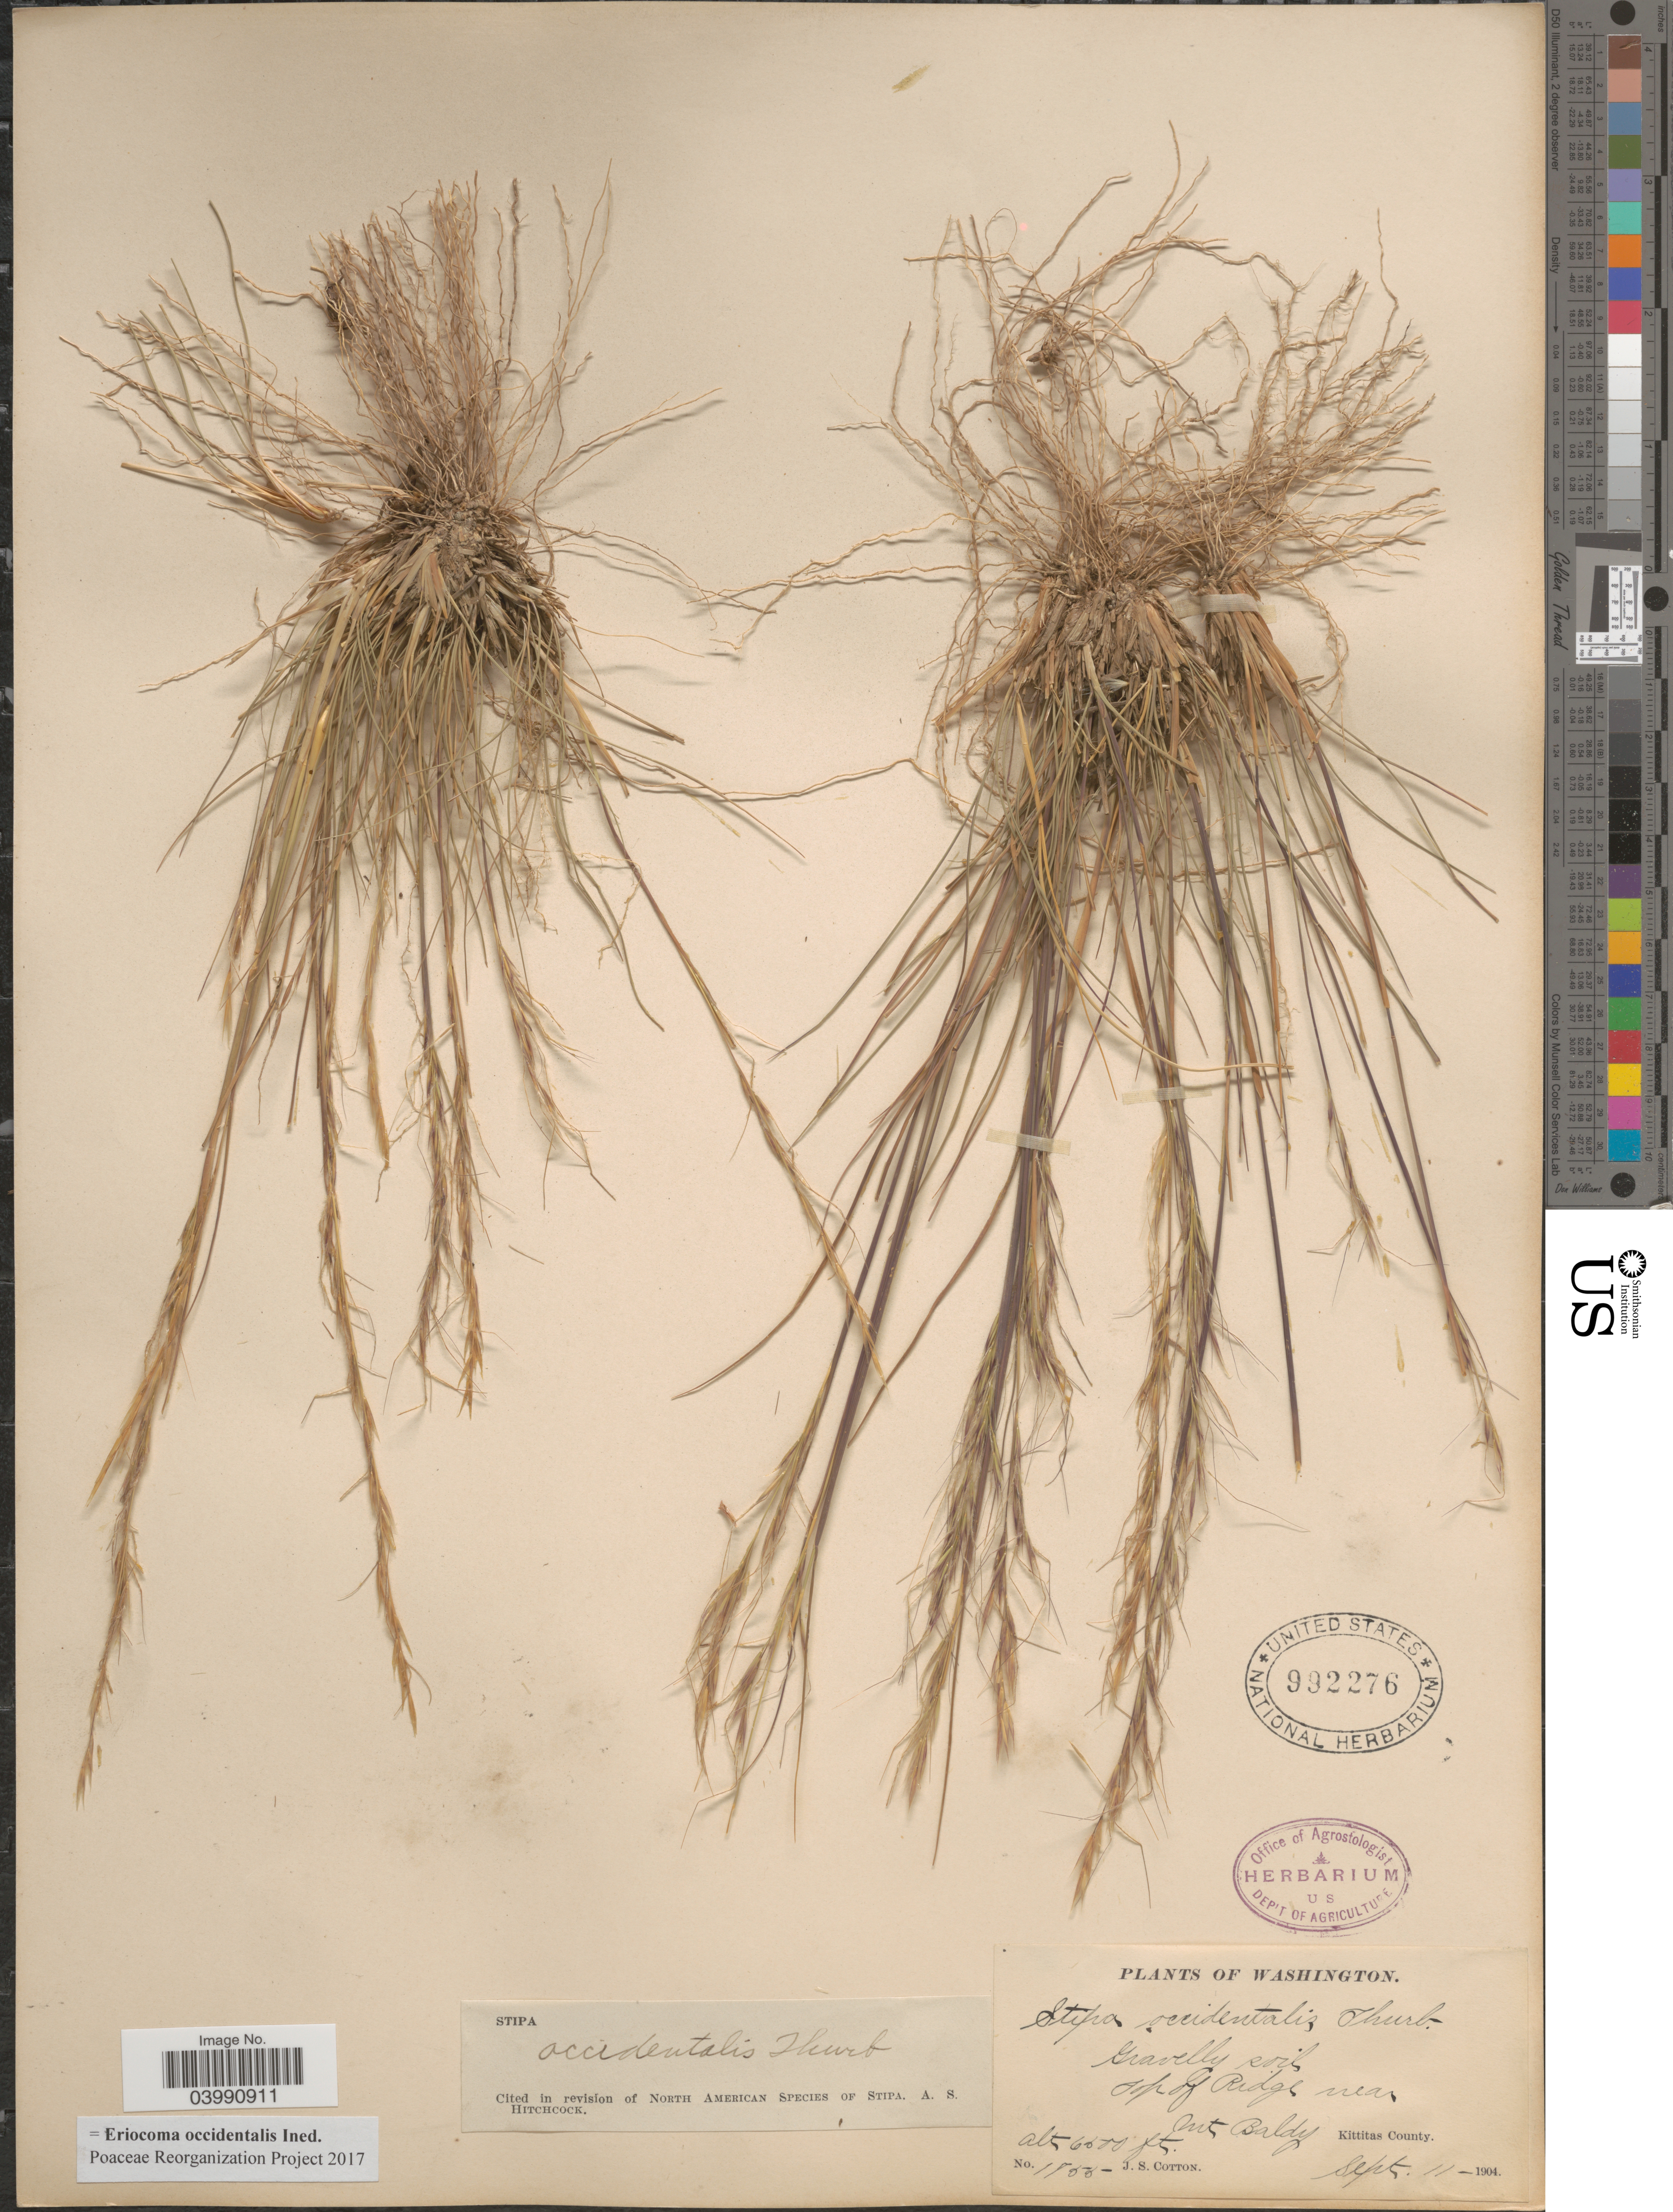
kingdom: Plantae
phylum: Tracheophyta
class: Liliopsida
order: Poales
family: Poaceae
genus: Eriocoma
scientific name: Eriocoma occidentalis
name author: (Thurb. ex S. Watson) Romasch.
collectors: J. S. Cotton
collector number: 1755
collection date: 1904-09-11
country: United States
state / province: Washington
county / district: Kittitas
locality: Top of Ridge near Mt. Baldy. Kittitas County.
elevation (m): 1981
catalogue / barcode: US 992276